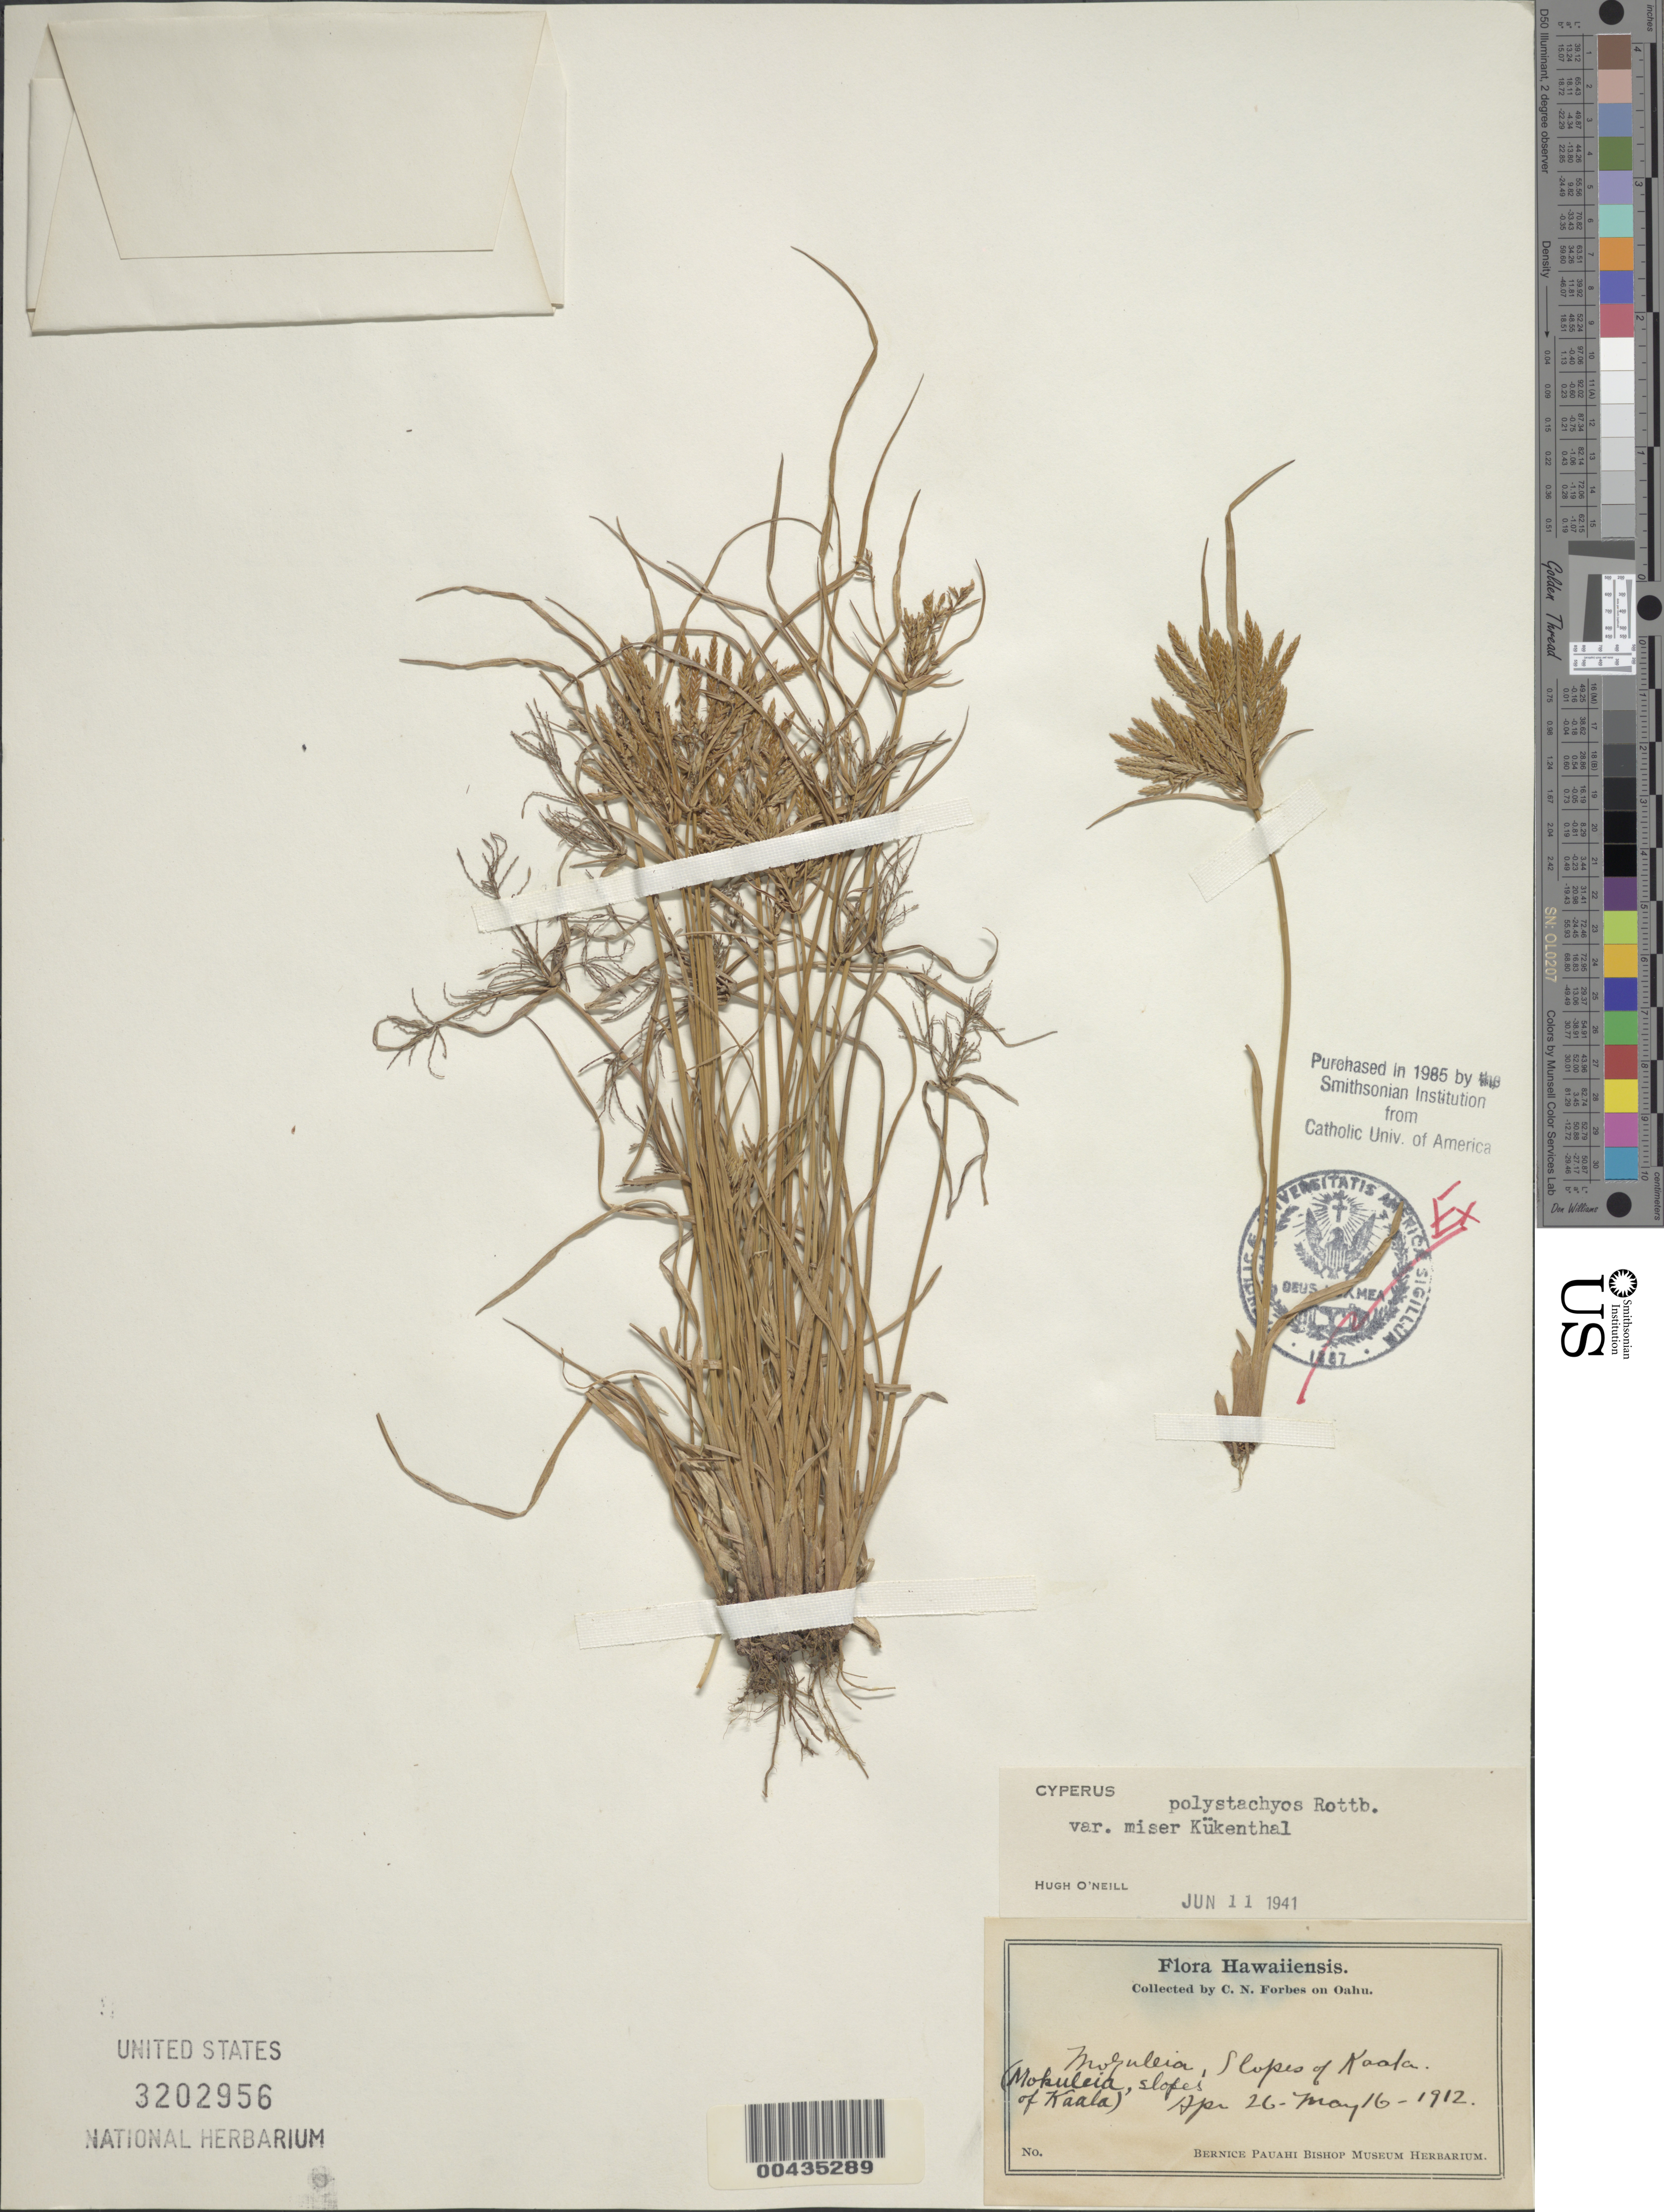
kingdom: Plantae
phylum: Tracheophyta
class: Liliopsida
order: Poales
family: Cyperaceae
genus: Cyperus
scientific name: Cyperus polystachyos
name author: Rottb.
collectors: C. N. Forbes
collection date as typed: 26 Apr 1912 to 16 May 1912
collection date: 1912-04-26/1912-05-16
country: United States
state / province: Hawaii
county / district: Honolulu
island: Oahu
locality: Mokuleia, slopes of Kaala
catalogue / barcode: US 3202956